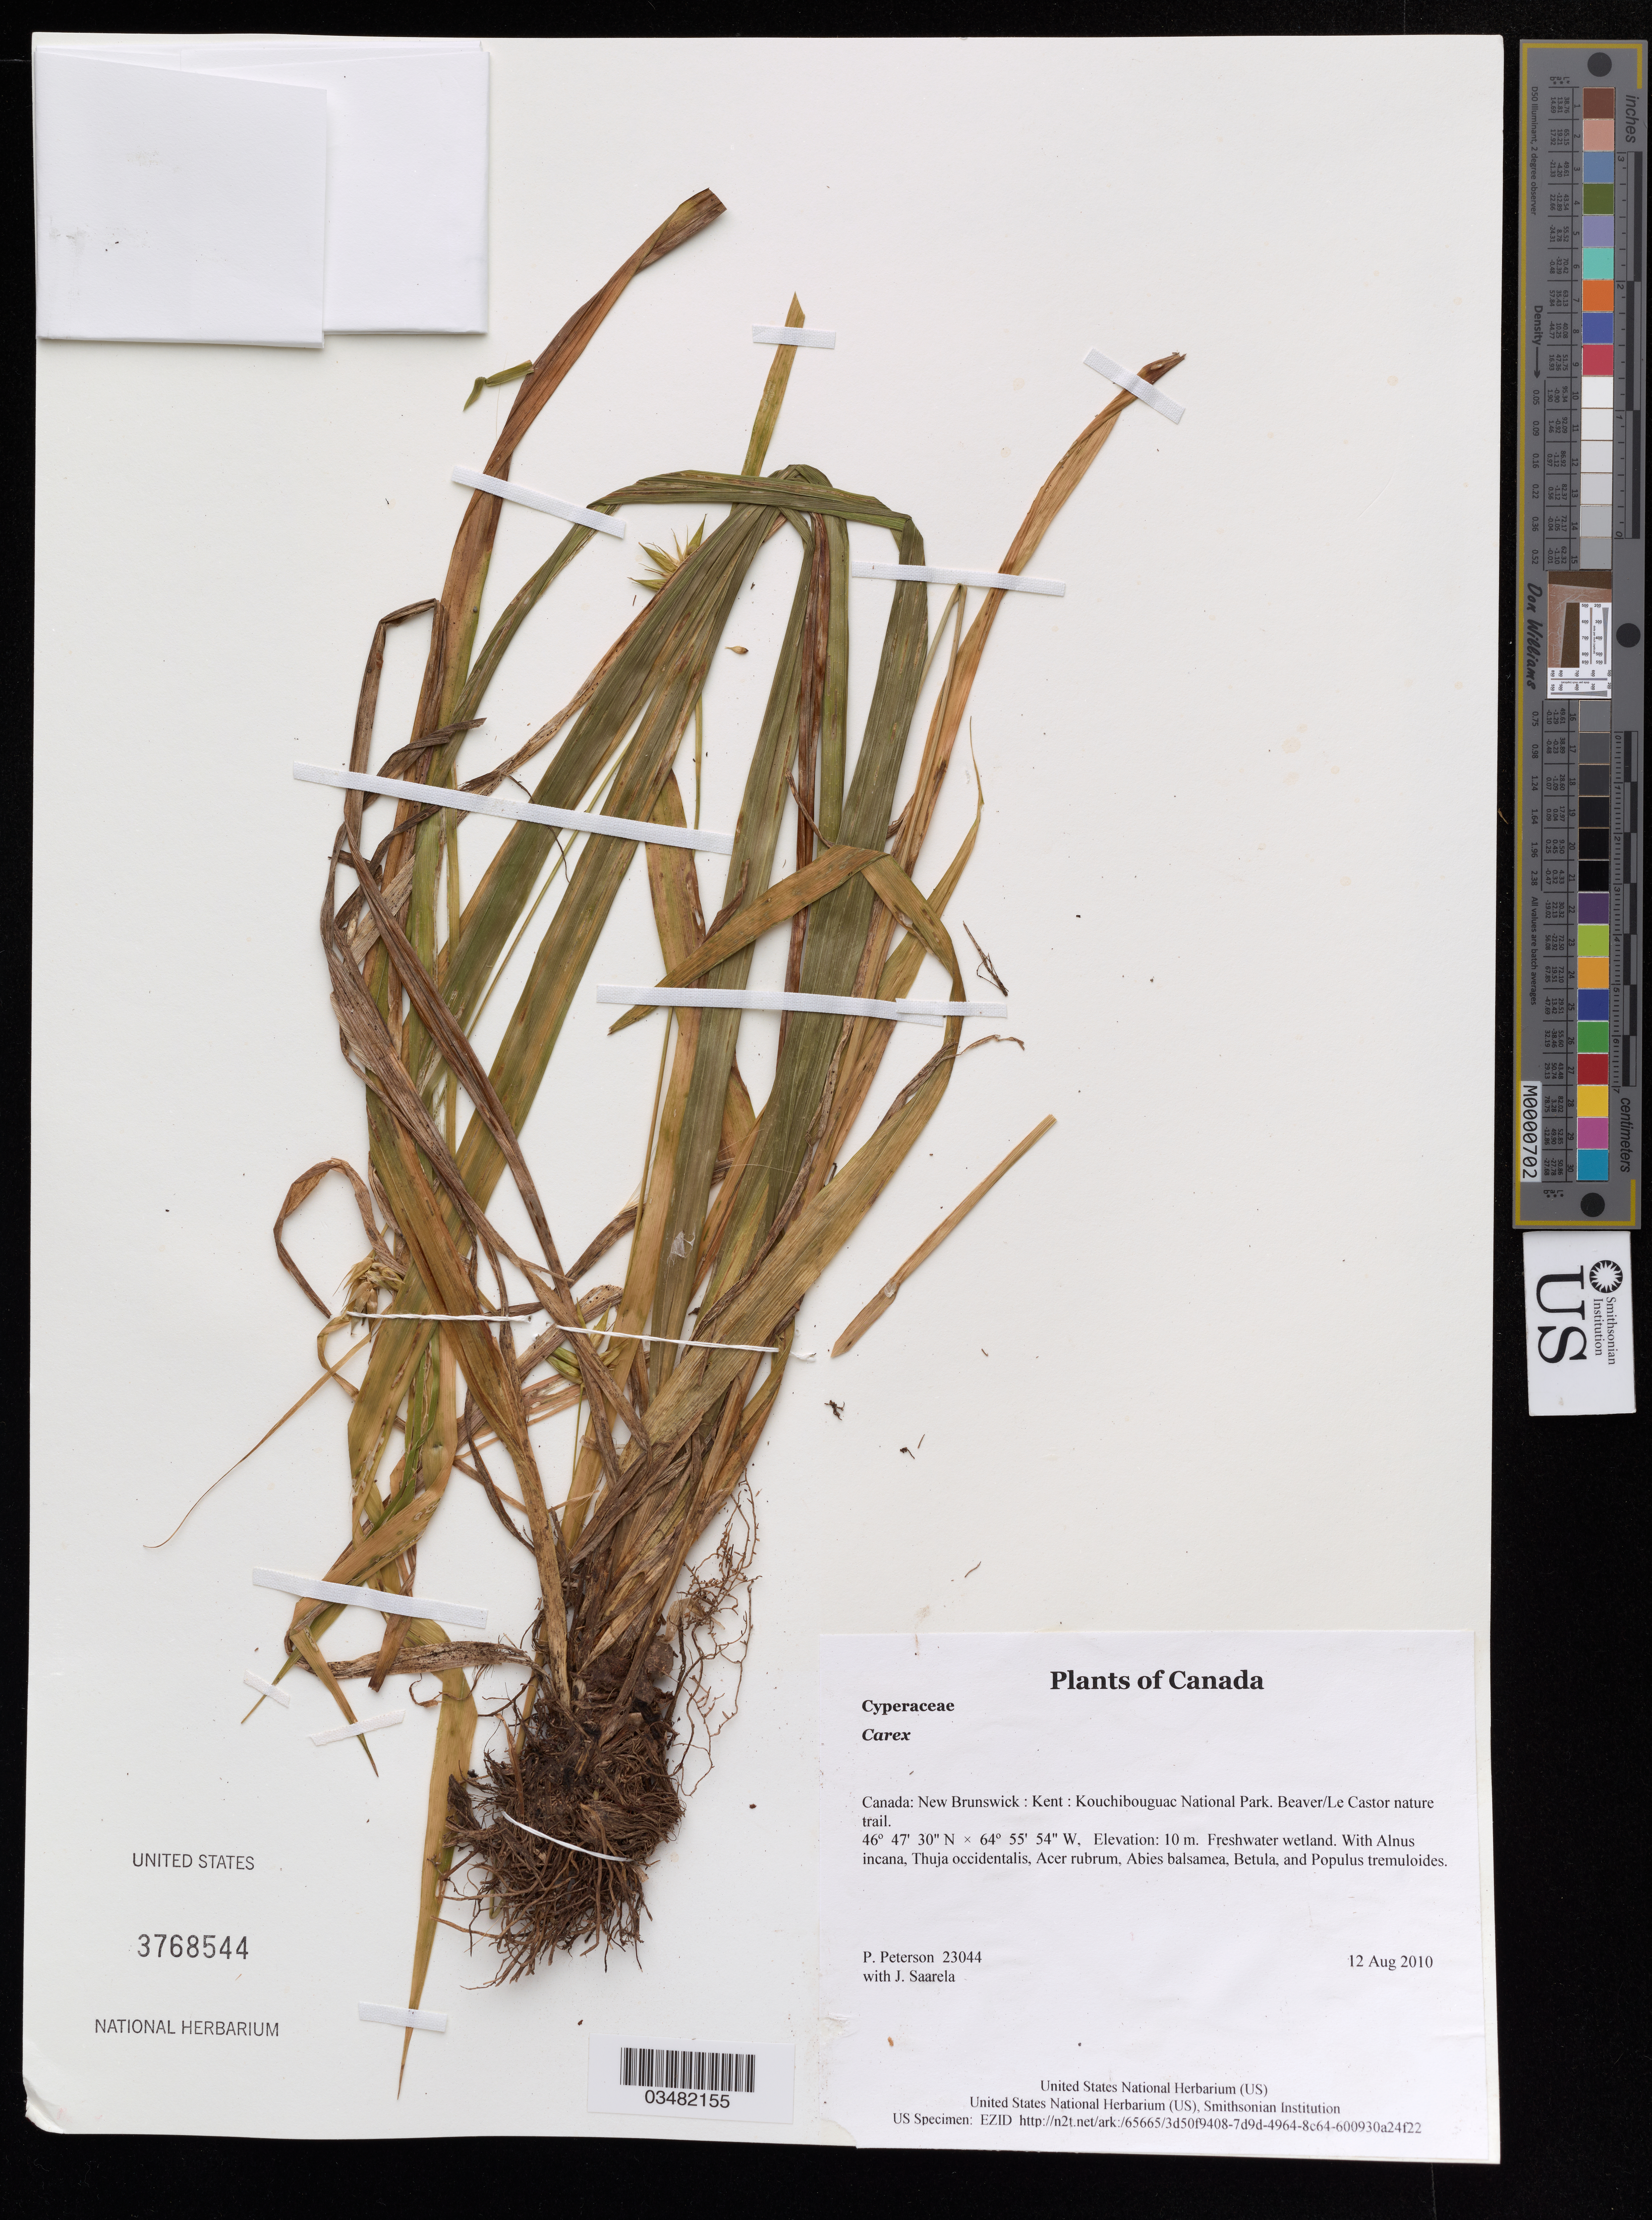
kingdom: Plantae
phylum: Tracheophyta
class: Liliopsida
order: Poales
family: Cyperaceae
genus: Carex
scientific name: Carex sp.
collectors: P. M. Peterson & J. Saarela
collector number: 23044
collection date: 2010-08-12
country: Canada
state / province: New Brunswick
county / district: Kent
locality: Kouchibouguac National Park. Beaver/Le Castor nature trail.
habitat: Freshwater wetland.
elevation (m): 10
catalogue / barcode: US 3768544